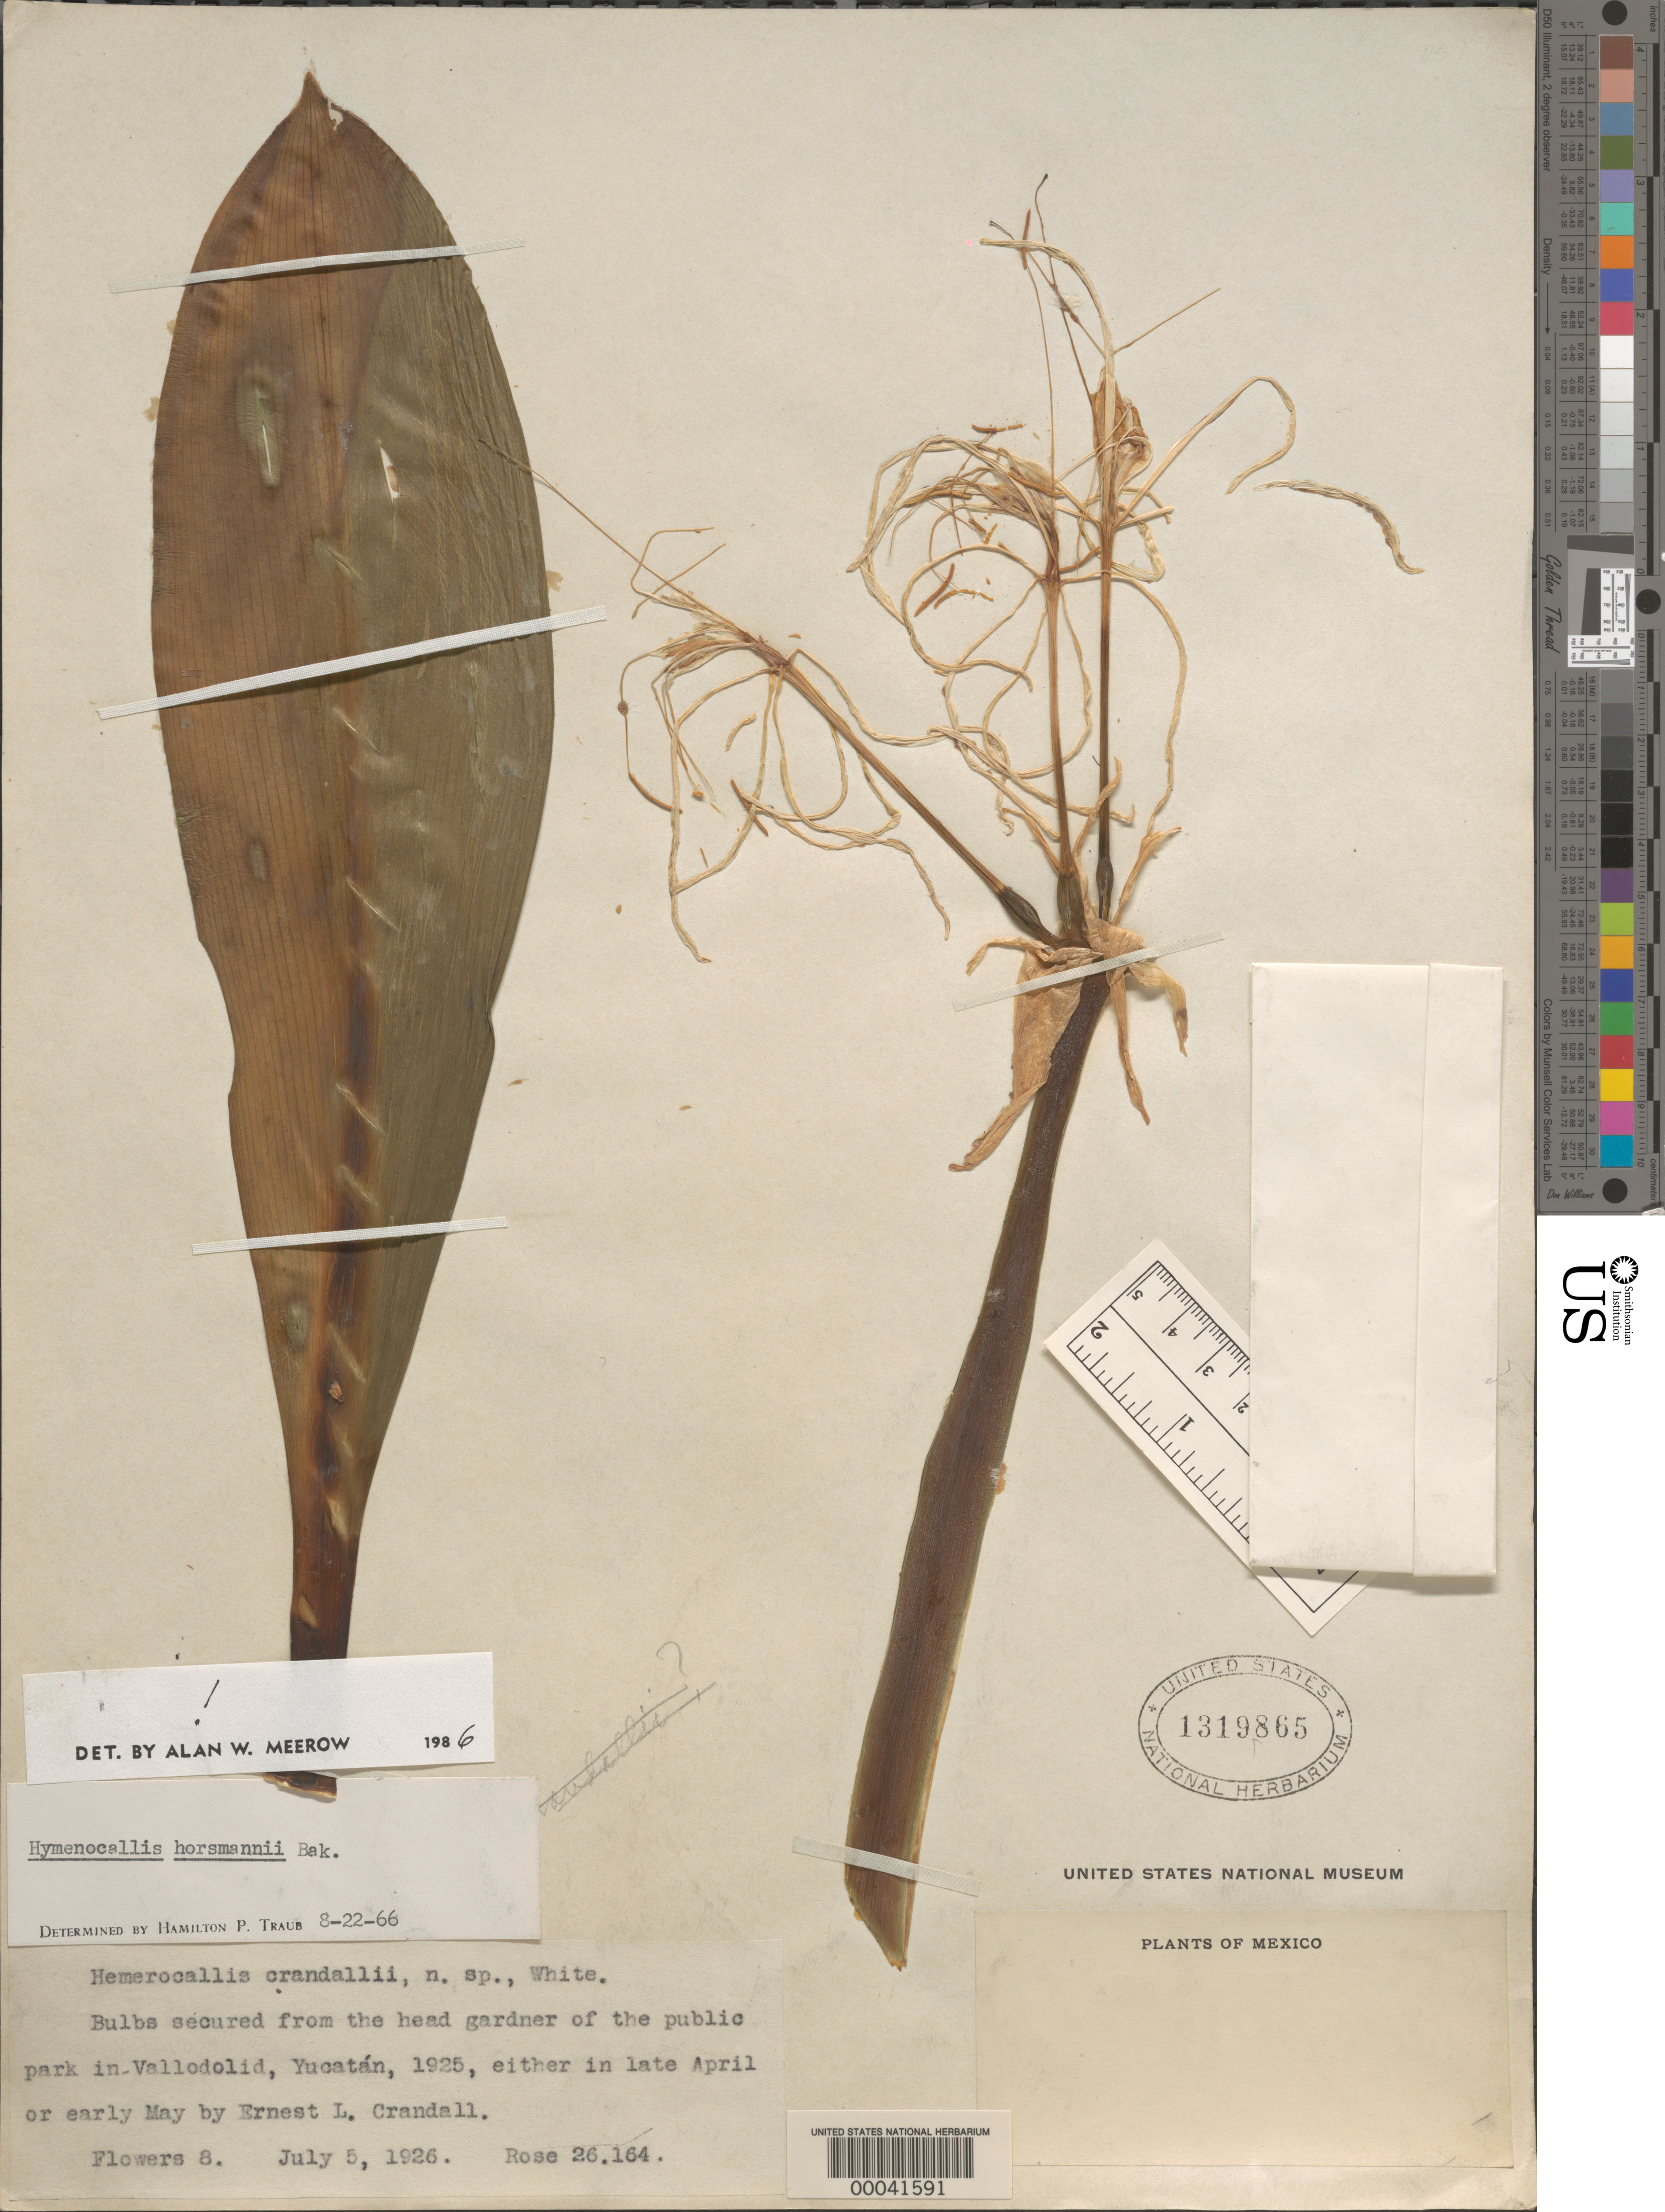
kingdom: Plantae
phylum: Tracheophyta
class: Liliopsida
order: Asparagales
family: Amaryllidaceae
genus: Hymenocallis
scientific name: Hymenocallis horsmannii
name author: Baker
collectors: E. Crandall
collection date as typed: Apr 1925 or -- May 1925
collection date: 1925-04 or 1925-05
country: Mexico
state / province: Yucatán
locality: Vallodolid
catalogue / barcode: US 1319865